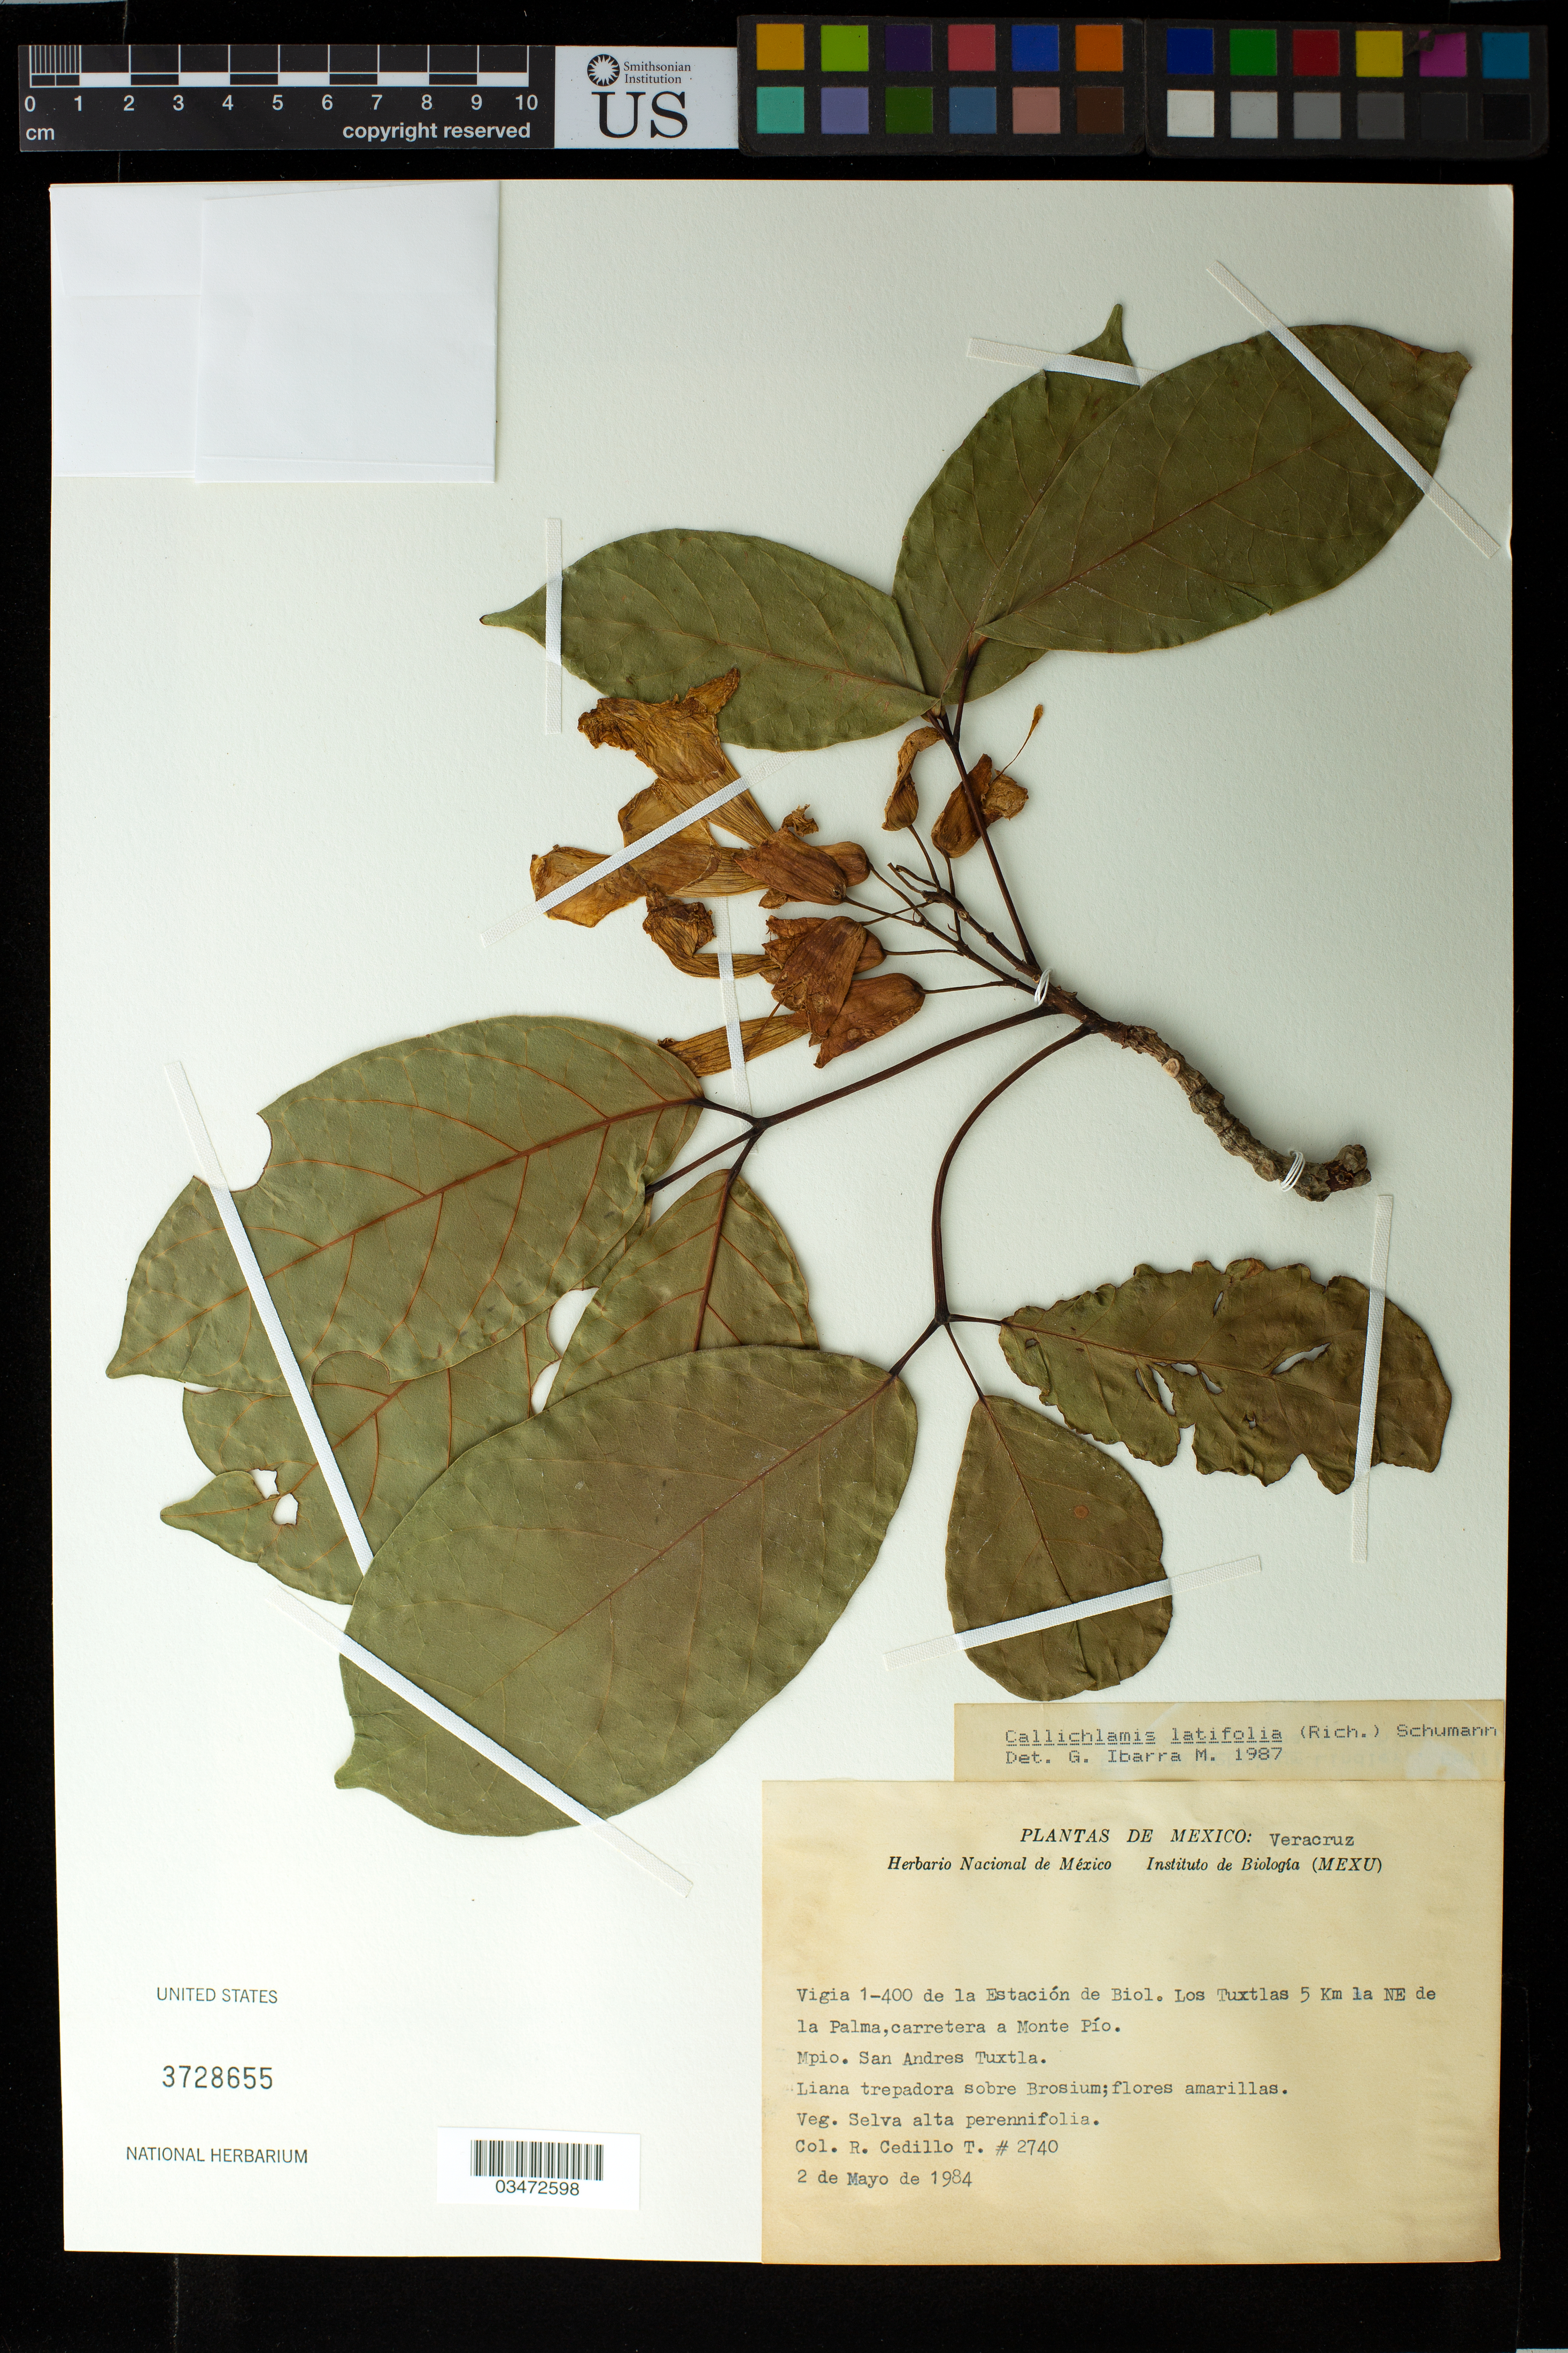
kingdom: Plantae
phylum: Tracheophyta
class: Magnoliopsida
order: Lamiales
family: Bignoniaceae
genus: Callichlamys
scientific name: Callichlamys latifolia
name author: (Rich.) K. Schum.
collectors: R. CedilloT.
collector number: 2740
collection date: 1984-05-02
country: Mexico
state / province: Veracruz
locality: Vigia 1-400 de la Estacion de Biol. Lost Tuxtlas 5 Km la NE de la Palma, carretera a Monte Pio. Mpio. San Andres Tuxtla.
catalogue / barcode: US 3728655